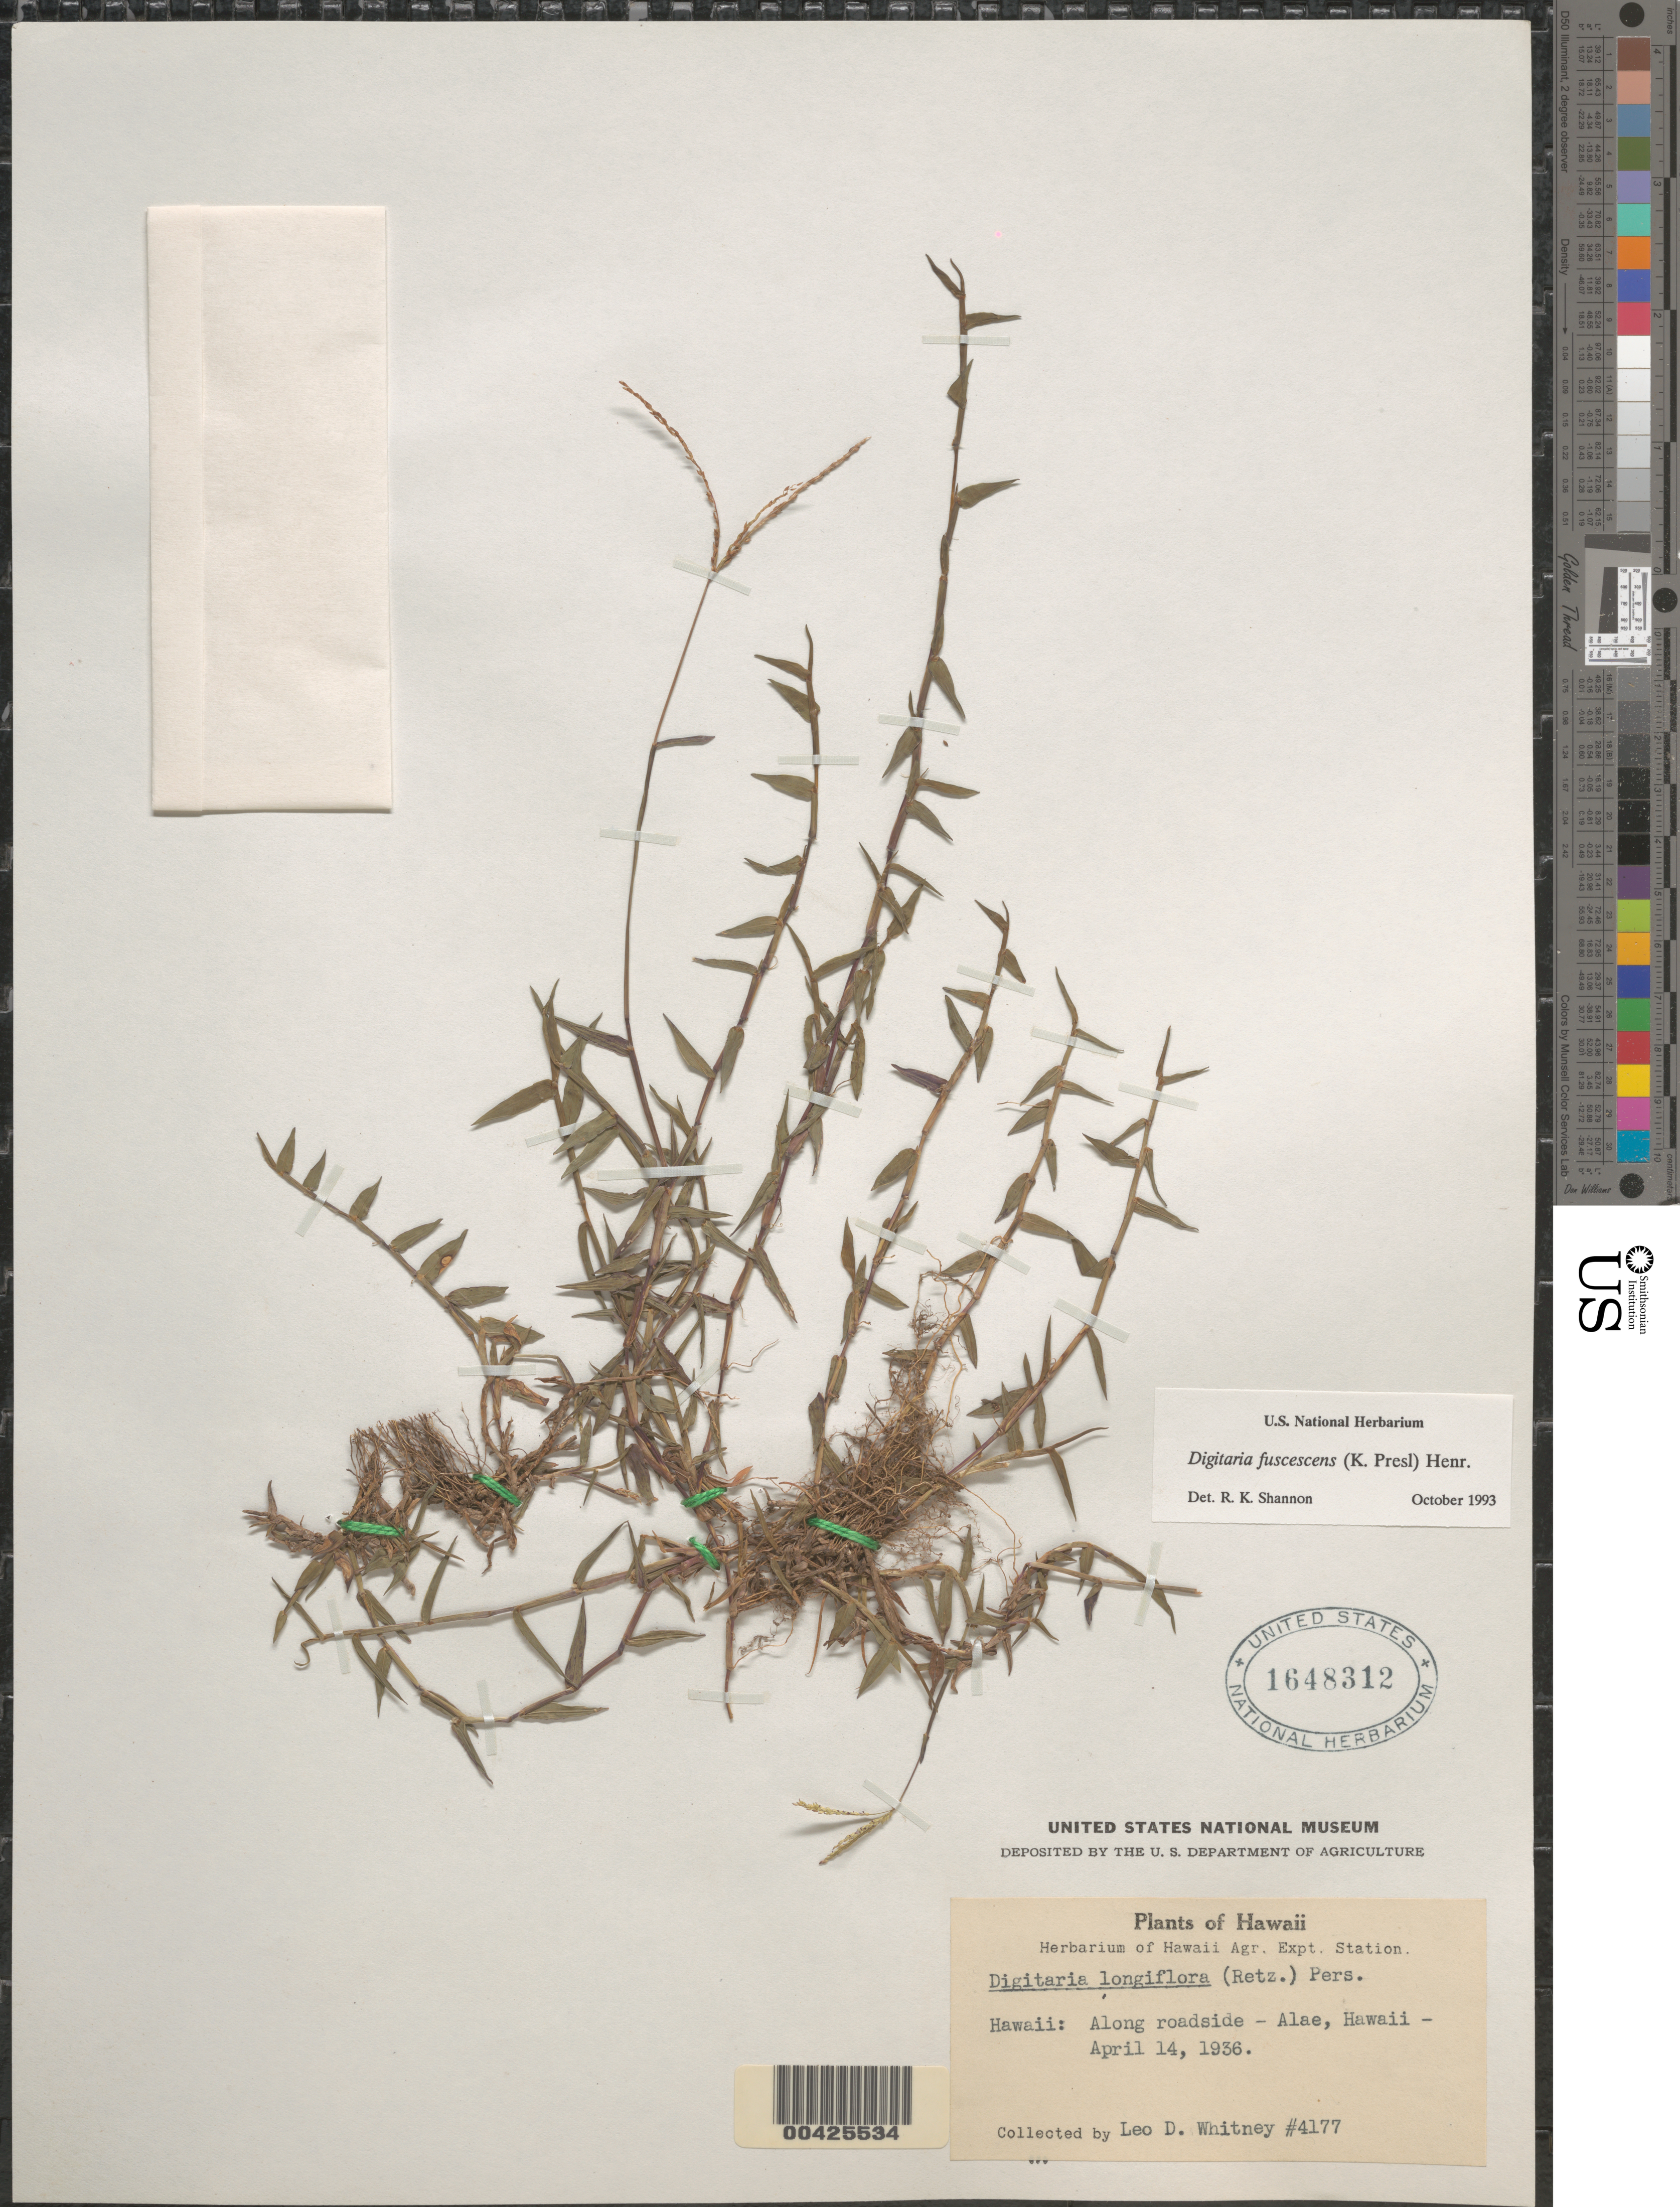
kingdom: Plantae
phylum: Tracheophyta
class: Liliopsida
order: Poales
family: Poaceae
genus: Digitaria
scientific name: Digitaria fuscescens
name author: (J. Presl) Henr.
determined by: Shannon, R. K., (UNITED STATES)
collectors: L. Whitney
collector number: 4177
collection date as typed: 14 Apr 1936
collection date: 1936-04-14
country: United States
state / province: Hawaii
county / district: Hawaii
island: Hawaii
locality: Along roadside, Alae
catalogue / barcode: US 1648312